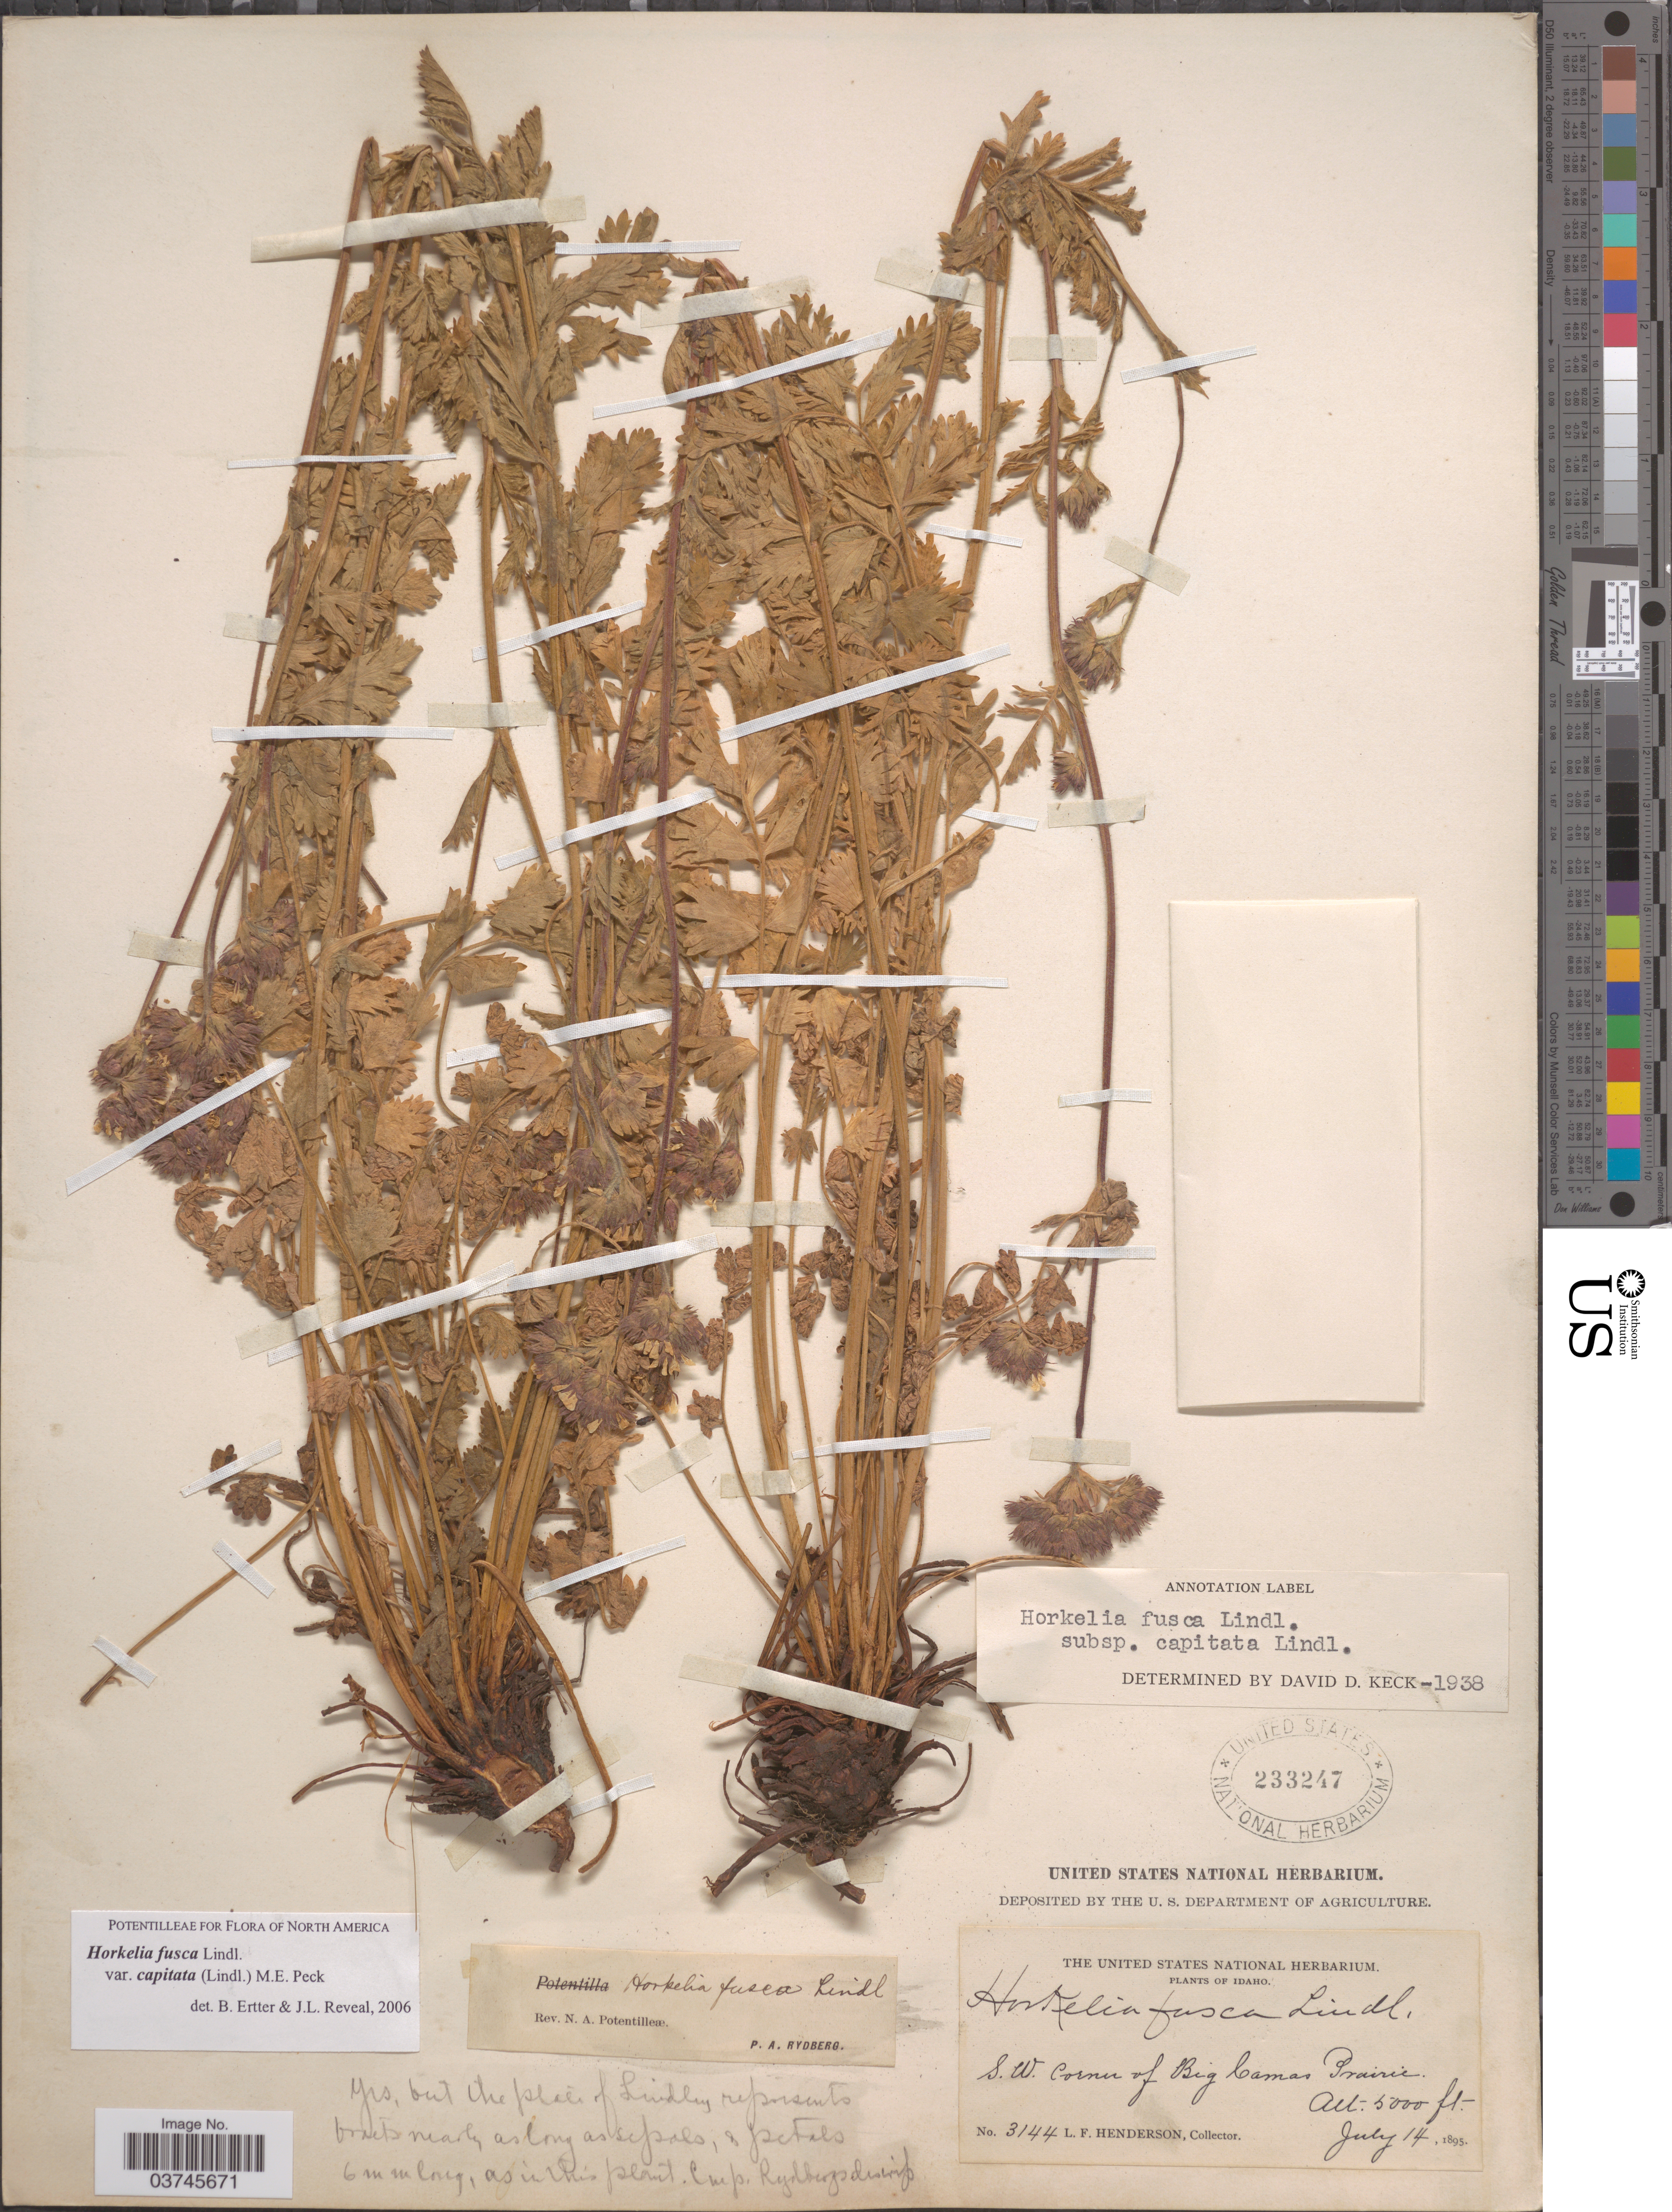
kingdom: Plantae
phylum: Tracheophyta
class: Magnoliopsida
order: Rosales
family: Rosaceae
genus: Potentilla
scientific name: Potentilla douglasii var. capitata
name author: (Lindl.) J.T. Howell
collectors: L. Henderson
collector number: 3144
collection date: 1895-07-14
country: United States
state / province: Idaho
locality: S. W. Corner of Big Camas Prairie.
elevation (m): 1524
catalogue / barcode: US 233247